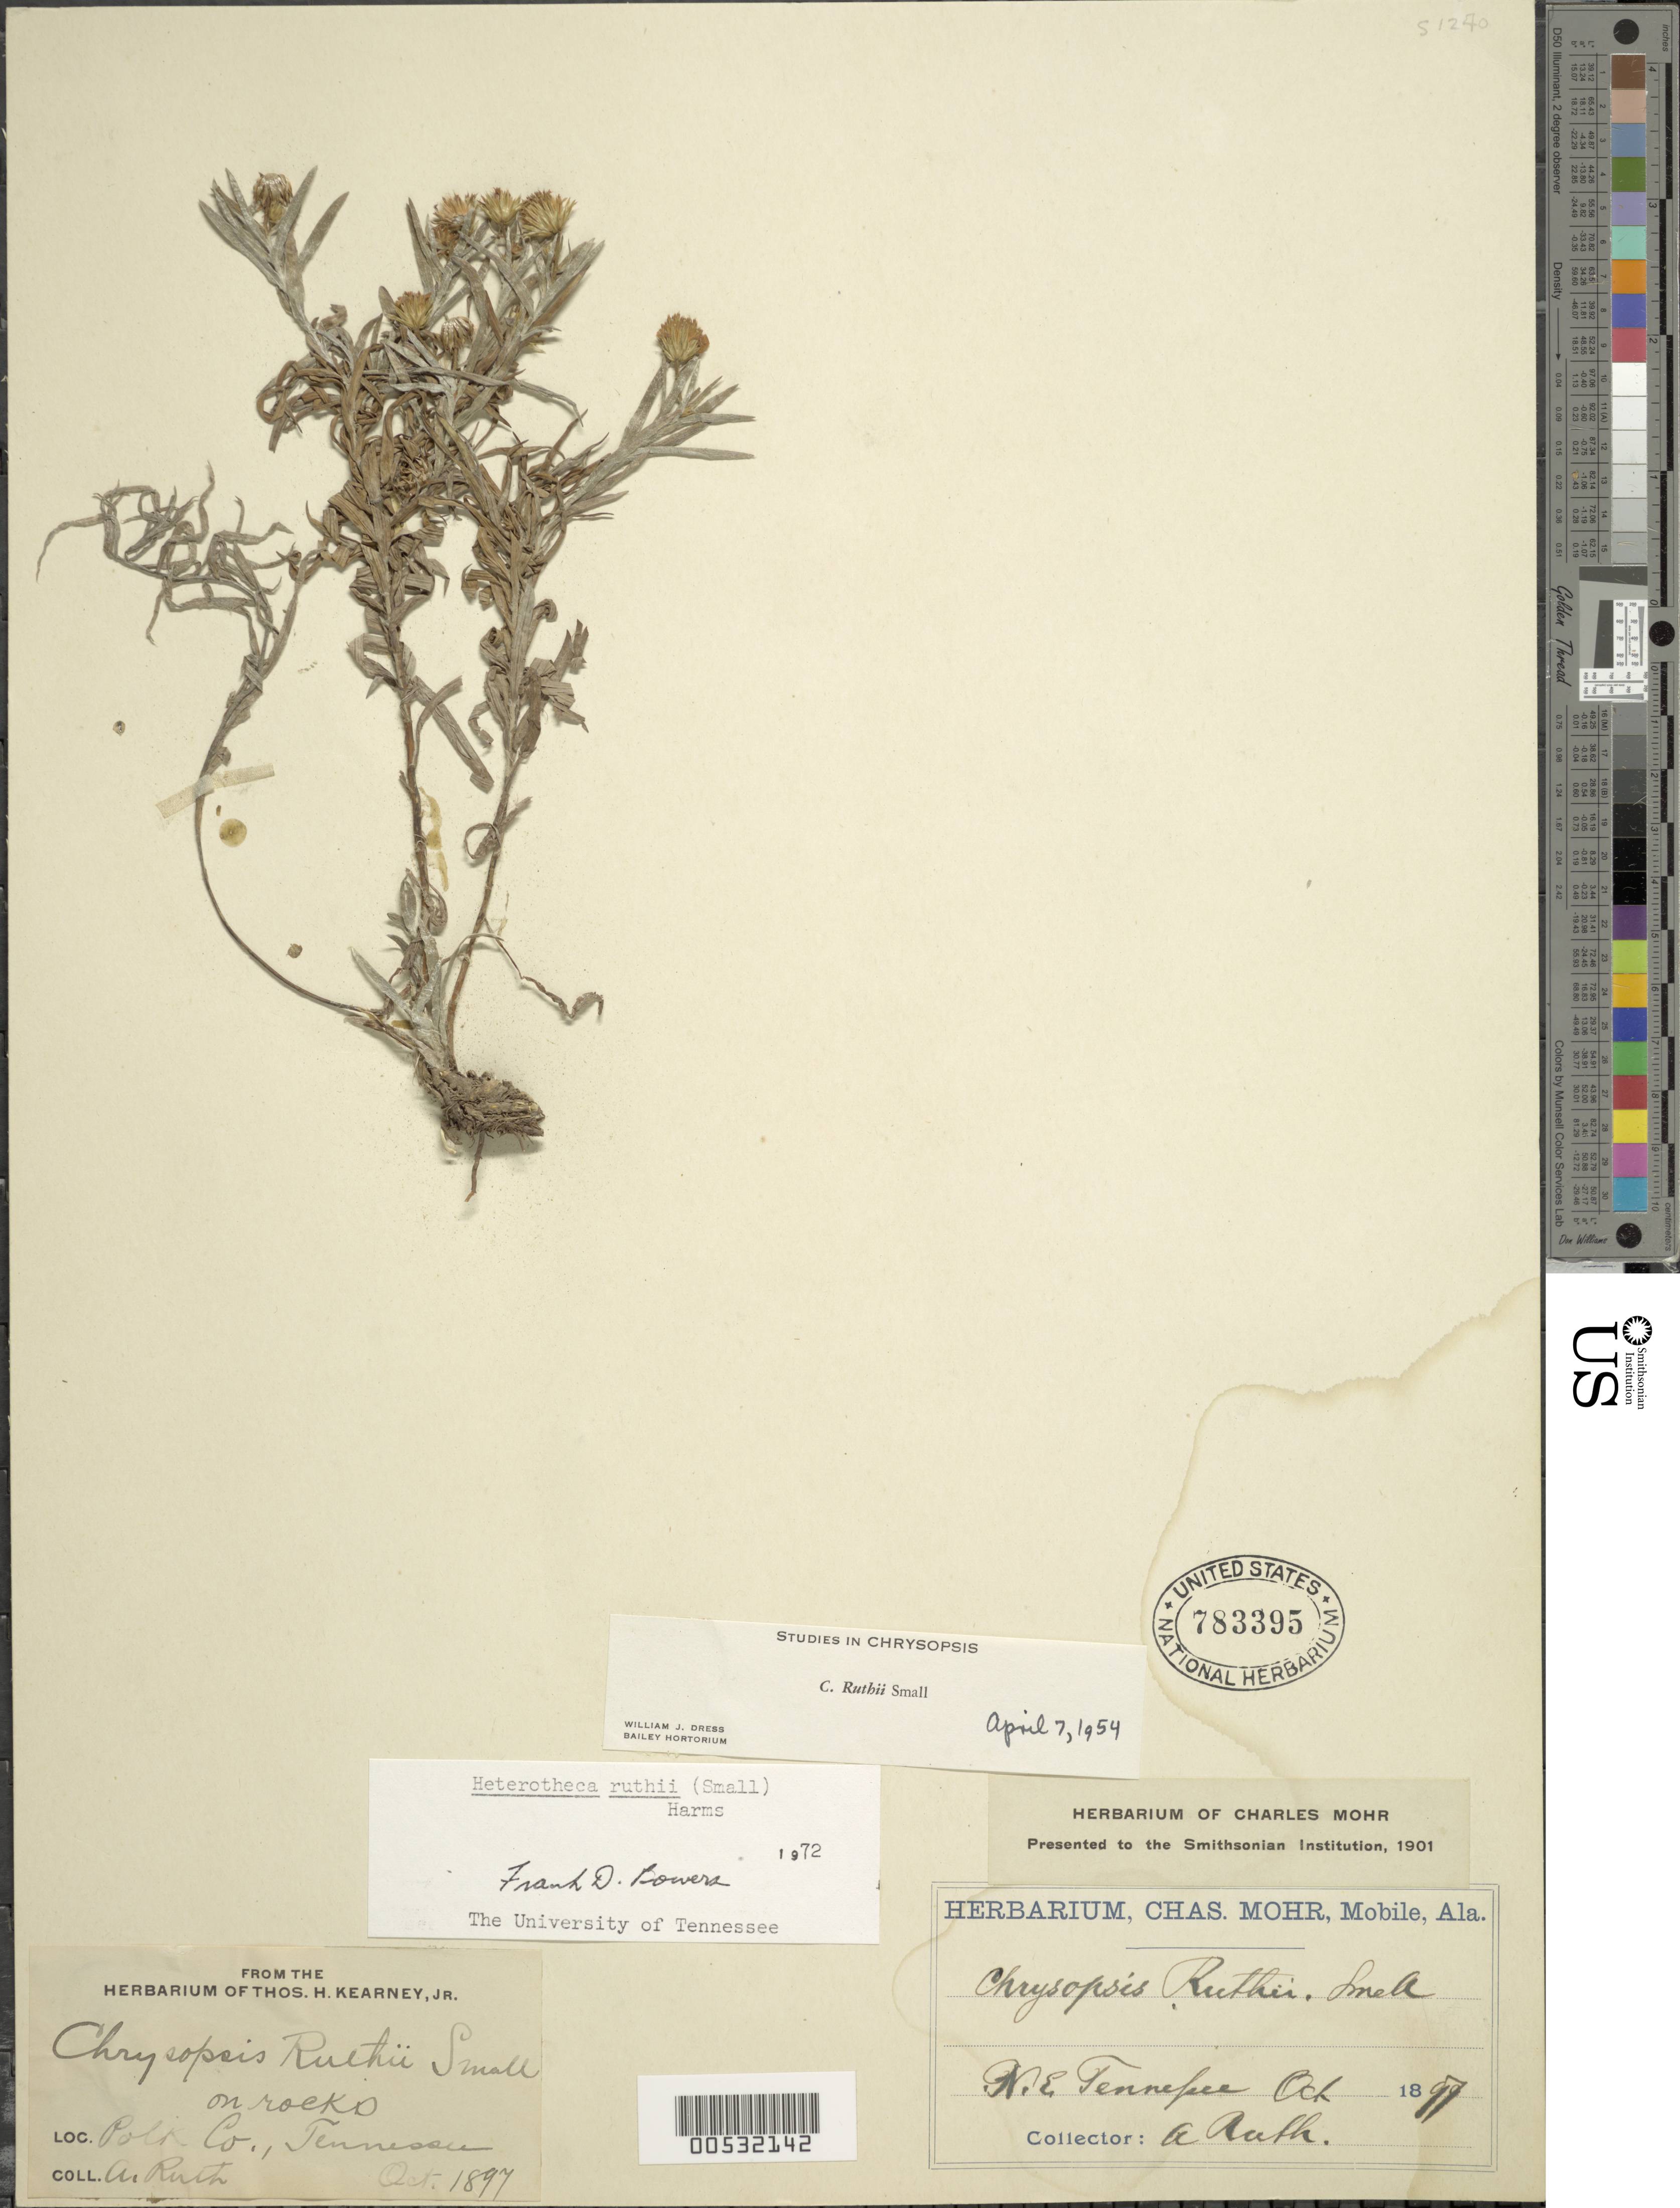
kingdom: Plantae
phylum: Tracheophyta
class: Magnoliopsida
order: Asterales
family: Asteraceae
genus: Pityopsis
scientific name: Pityopsis ruthii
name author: (Small) Small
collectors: A. Ruth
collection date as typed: Oct 1897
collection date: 1897-10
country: United States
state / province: Tennessee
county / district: Polk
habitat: On rocks.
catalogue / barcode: US 783395